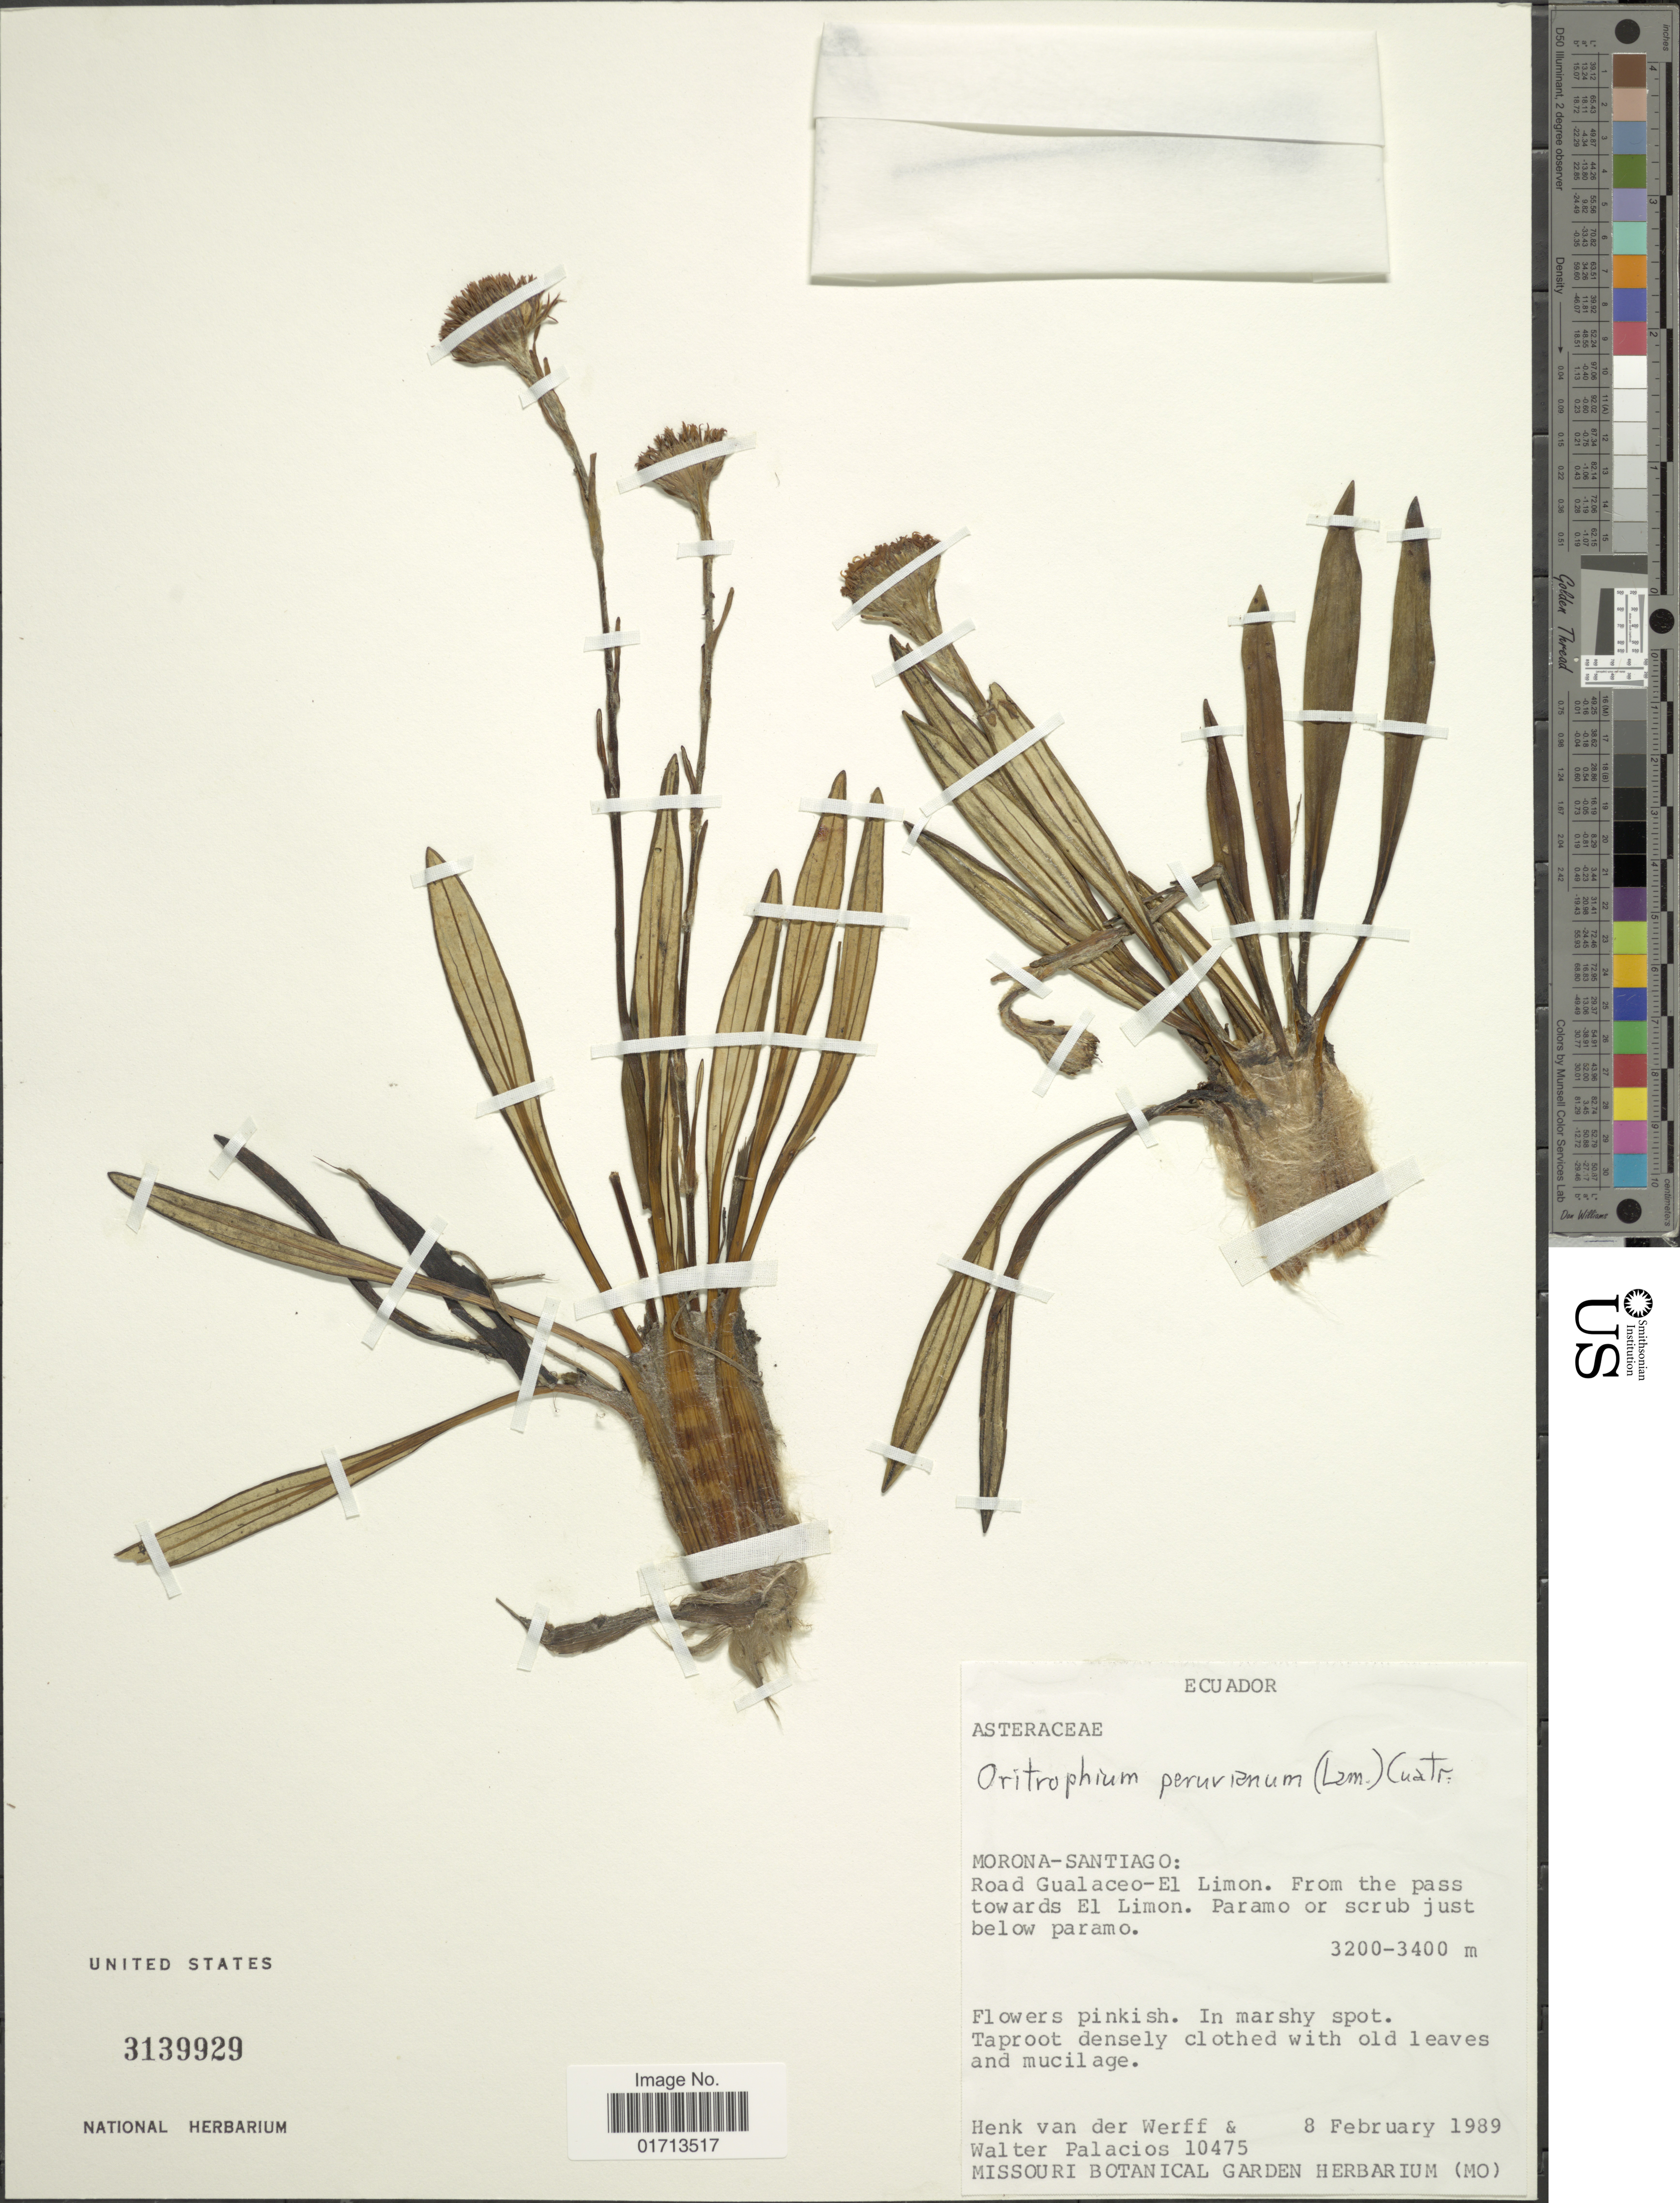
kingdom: Plantae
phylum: Tracheophyta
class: Magnoliopsida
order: Asterales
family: Asteraceae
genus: Oritrophium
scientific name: Oritrophium peruvianum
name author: (Lam.) Cuatrec.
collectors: H. van der Werff & W. Palacios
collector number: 10475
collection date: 1989-02-08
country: Ecuador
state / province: Morona-Santiago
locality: Road Gualaceo-El Limon, from the pass towards El Limon, paramo or scrub just below paramo.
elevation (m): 3200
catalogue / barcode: US 3139929